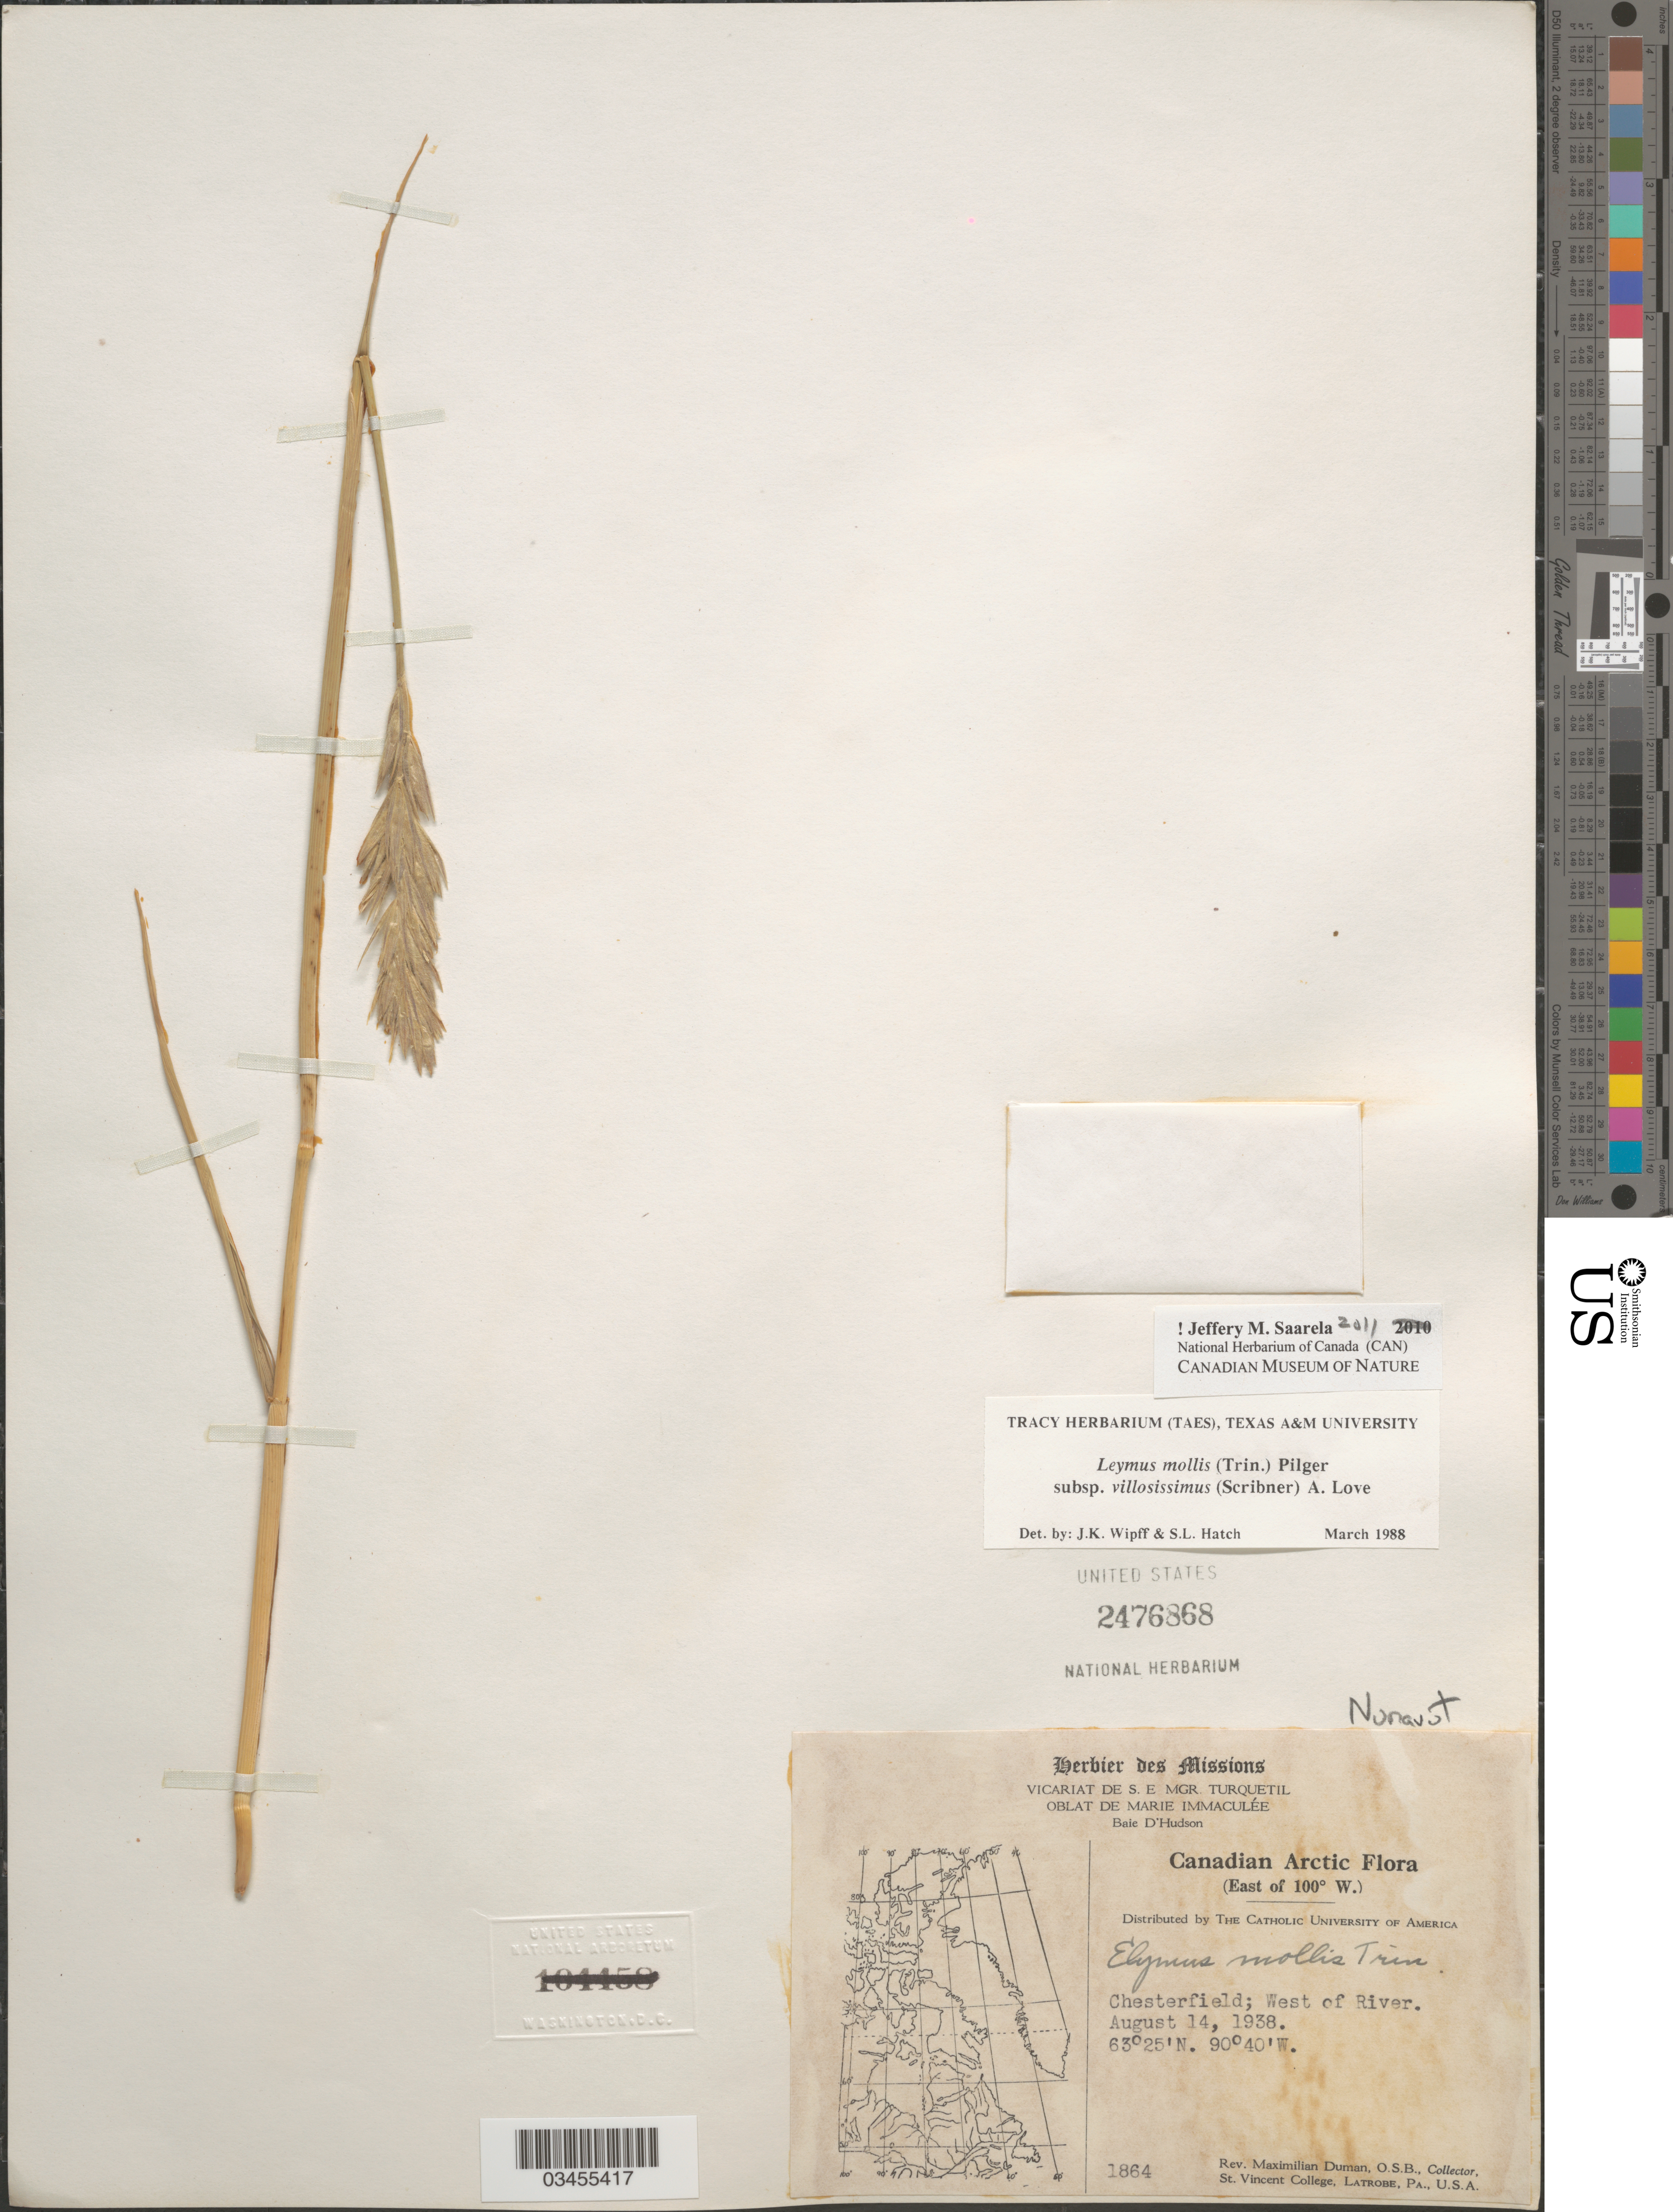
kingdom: Plantae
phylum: Tracheophyta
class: Liliopsida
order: Poales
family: Poaceae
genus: Leymus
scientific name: Leymus mollis subsp. villosissimus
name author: (Scribn.) Á. Löve & D. Löve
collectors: M. Duman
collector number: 1864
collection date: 1938-08-14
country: Canada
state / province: Nunavut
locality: Canadian Arctic (East of 100º W.). Chesterfield; West of River.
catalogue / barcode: US 2476868